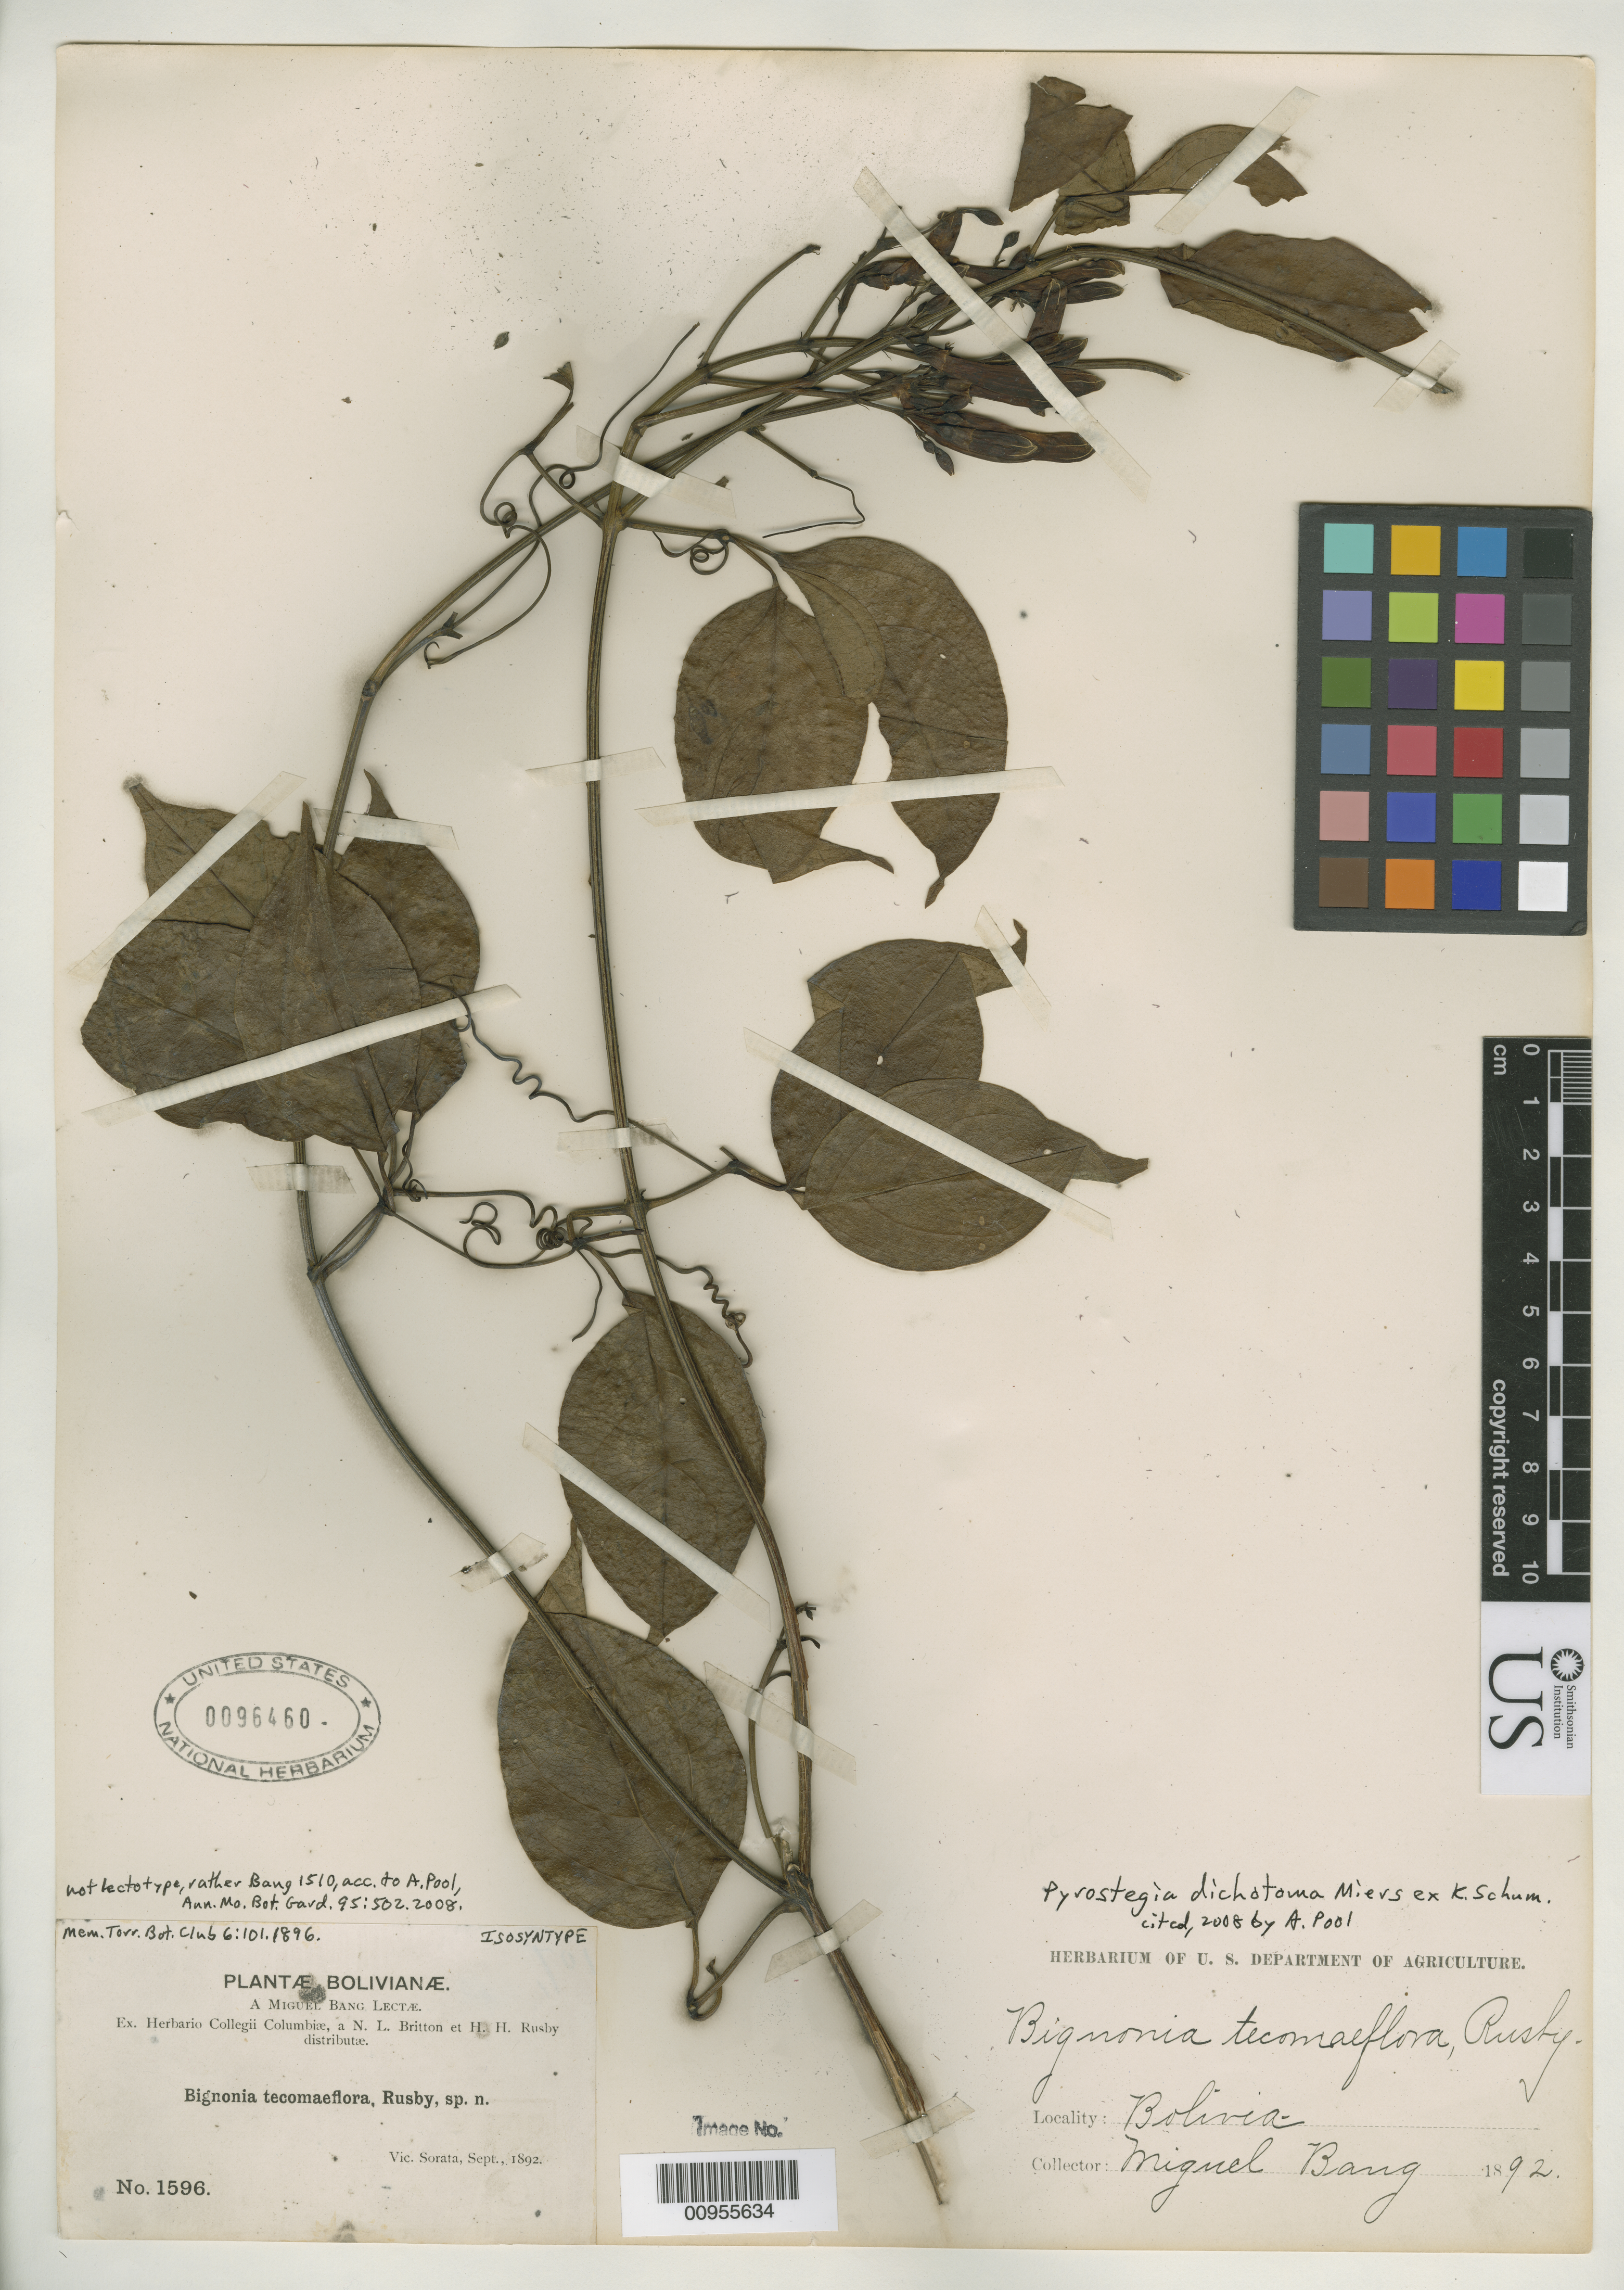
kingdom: Plantae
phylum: Tracheophyta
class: Magnoliopsida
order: Lamiales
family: Bignoniaceae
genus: Bignonia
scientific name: Bignonia tecomiflora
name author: Rusby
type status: Isosyntype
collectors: M. Bang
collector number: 1596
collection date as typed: Sep 1892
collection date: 1892-09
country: Bolivia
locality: Vic. Sorata.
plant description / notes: Specific epithet published as "tecomaeflora".; Lectotype collection is Bang 1510 as designated by A. Pool, Ann. Missouri Bot. Gard. 95: 502 (2008).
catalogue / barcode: US 96460